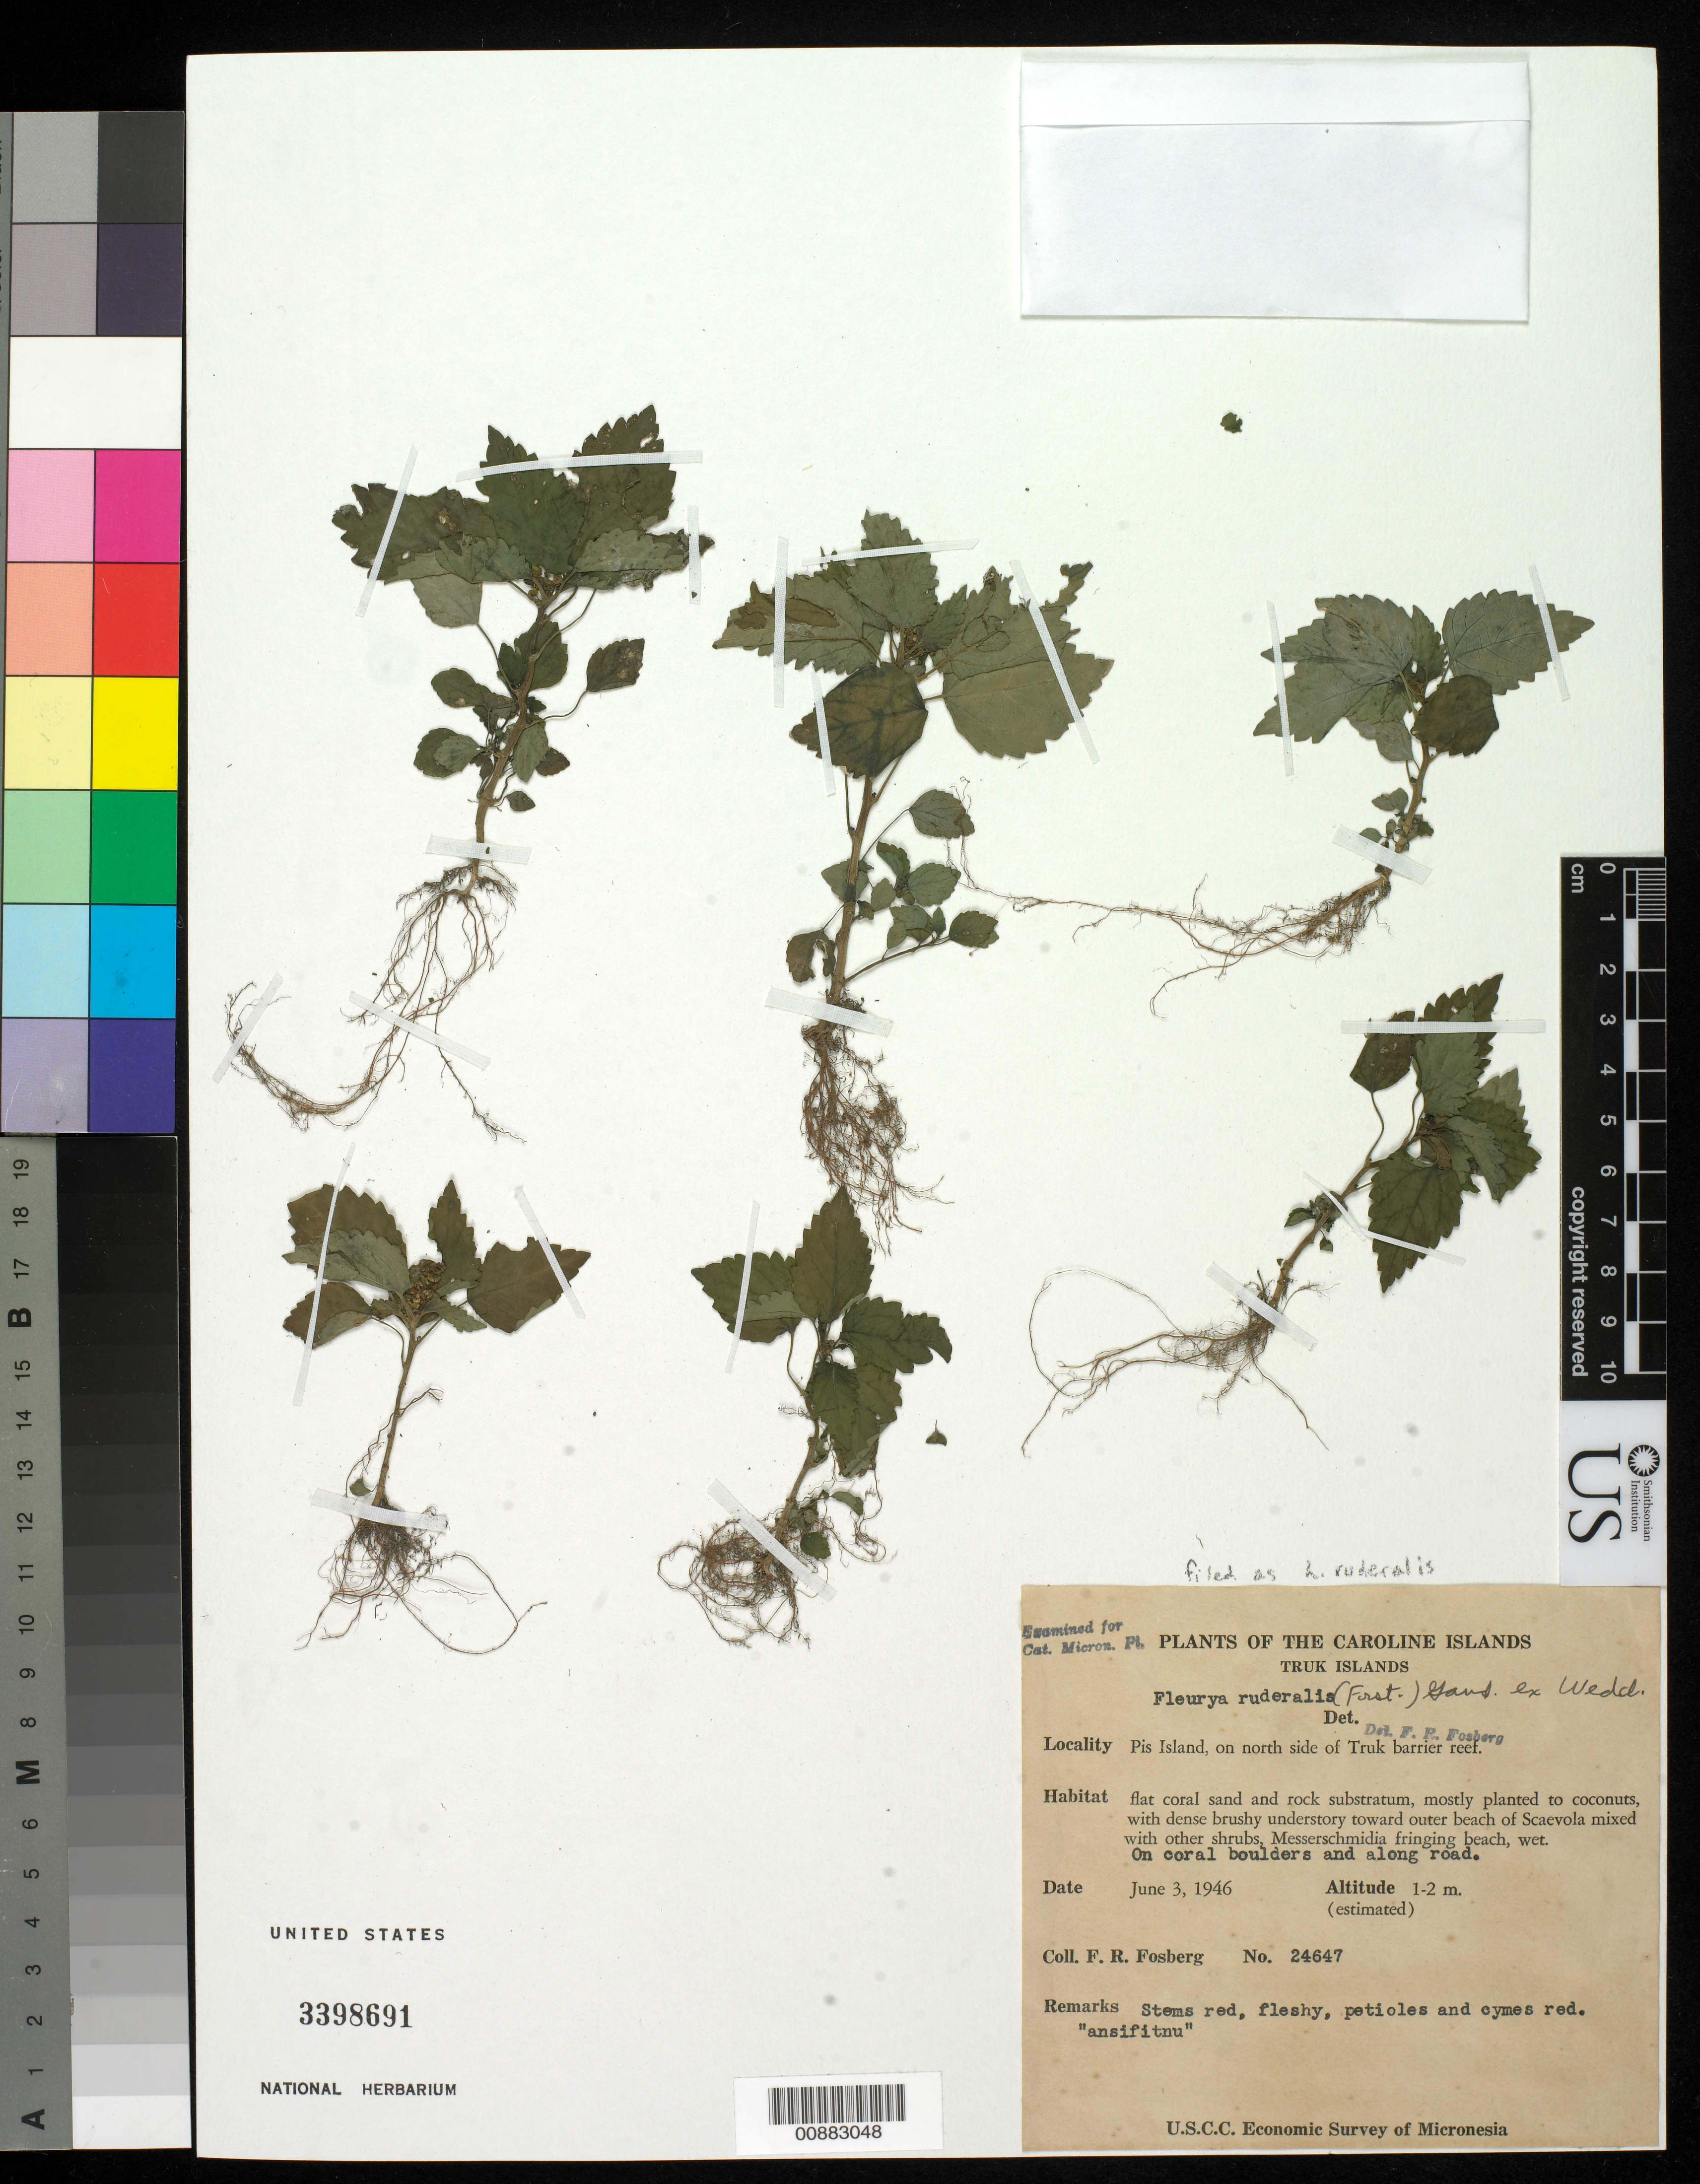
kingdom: Plantae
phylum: Tracheophyta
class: Magnoliopsida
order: Rosales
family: Urticaceae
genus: Laportea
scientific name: Laportea ruderalis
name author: (G. Forst.) Chew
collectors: F. R. Fosberg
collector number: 24647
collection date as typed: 03 Jun 1946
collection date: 1946-06-03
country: Micronesia, Federated States of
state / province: Truk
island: Losap Atoll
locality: Pis Islet, on N side of Truk barrier reef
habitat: flat coral sand and rock substratum, mostly planted to cocnuts, with dense brushy understory toward outer beach of Scaevola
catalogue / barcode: US 3398691